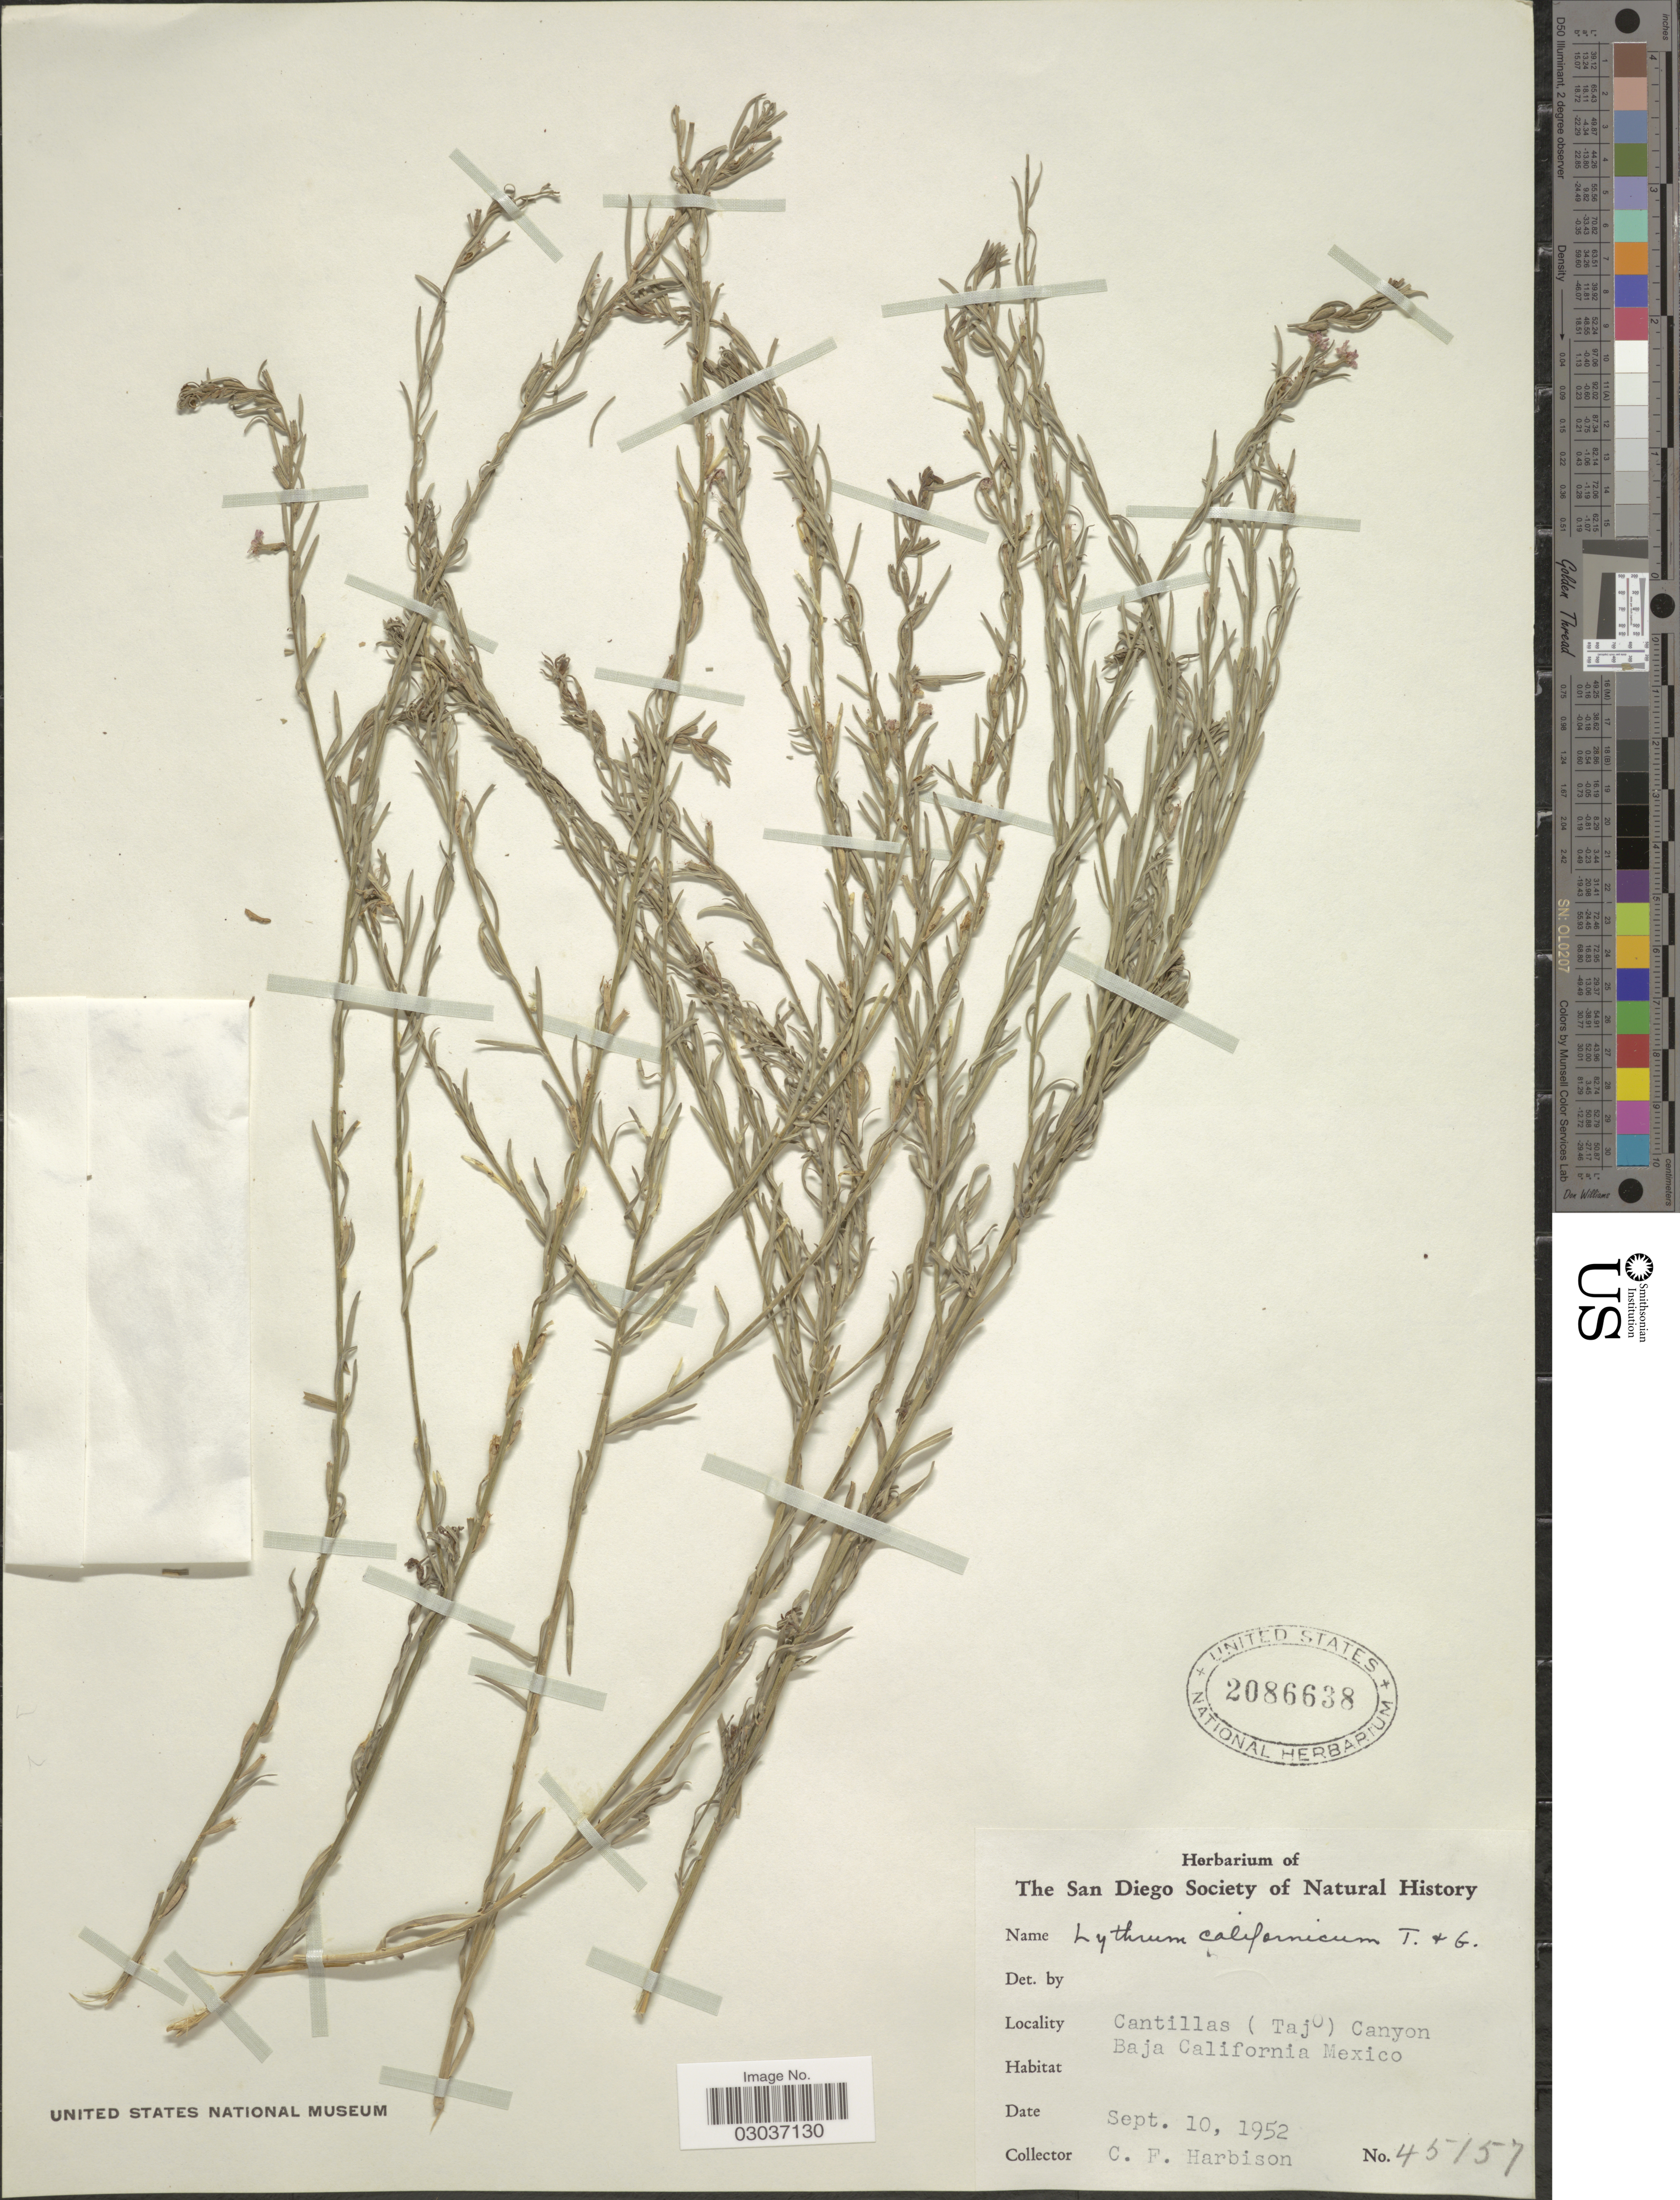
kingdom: Plantae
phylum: Tracheophyta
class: Magnoliopsida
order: Myrtales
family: Lythraceae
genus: Lythrum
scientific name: Lythrum californicum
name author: Torr. & A. Gray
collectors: C. F. Harbison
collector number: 45157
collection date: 1952-09-10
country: Mexico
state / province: Baja California Norte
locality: Cantillas (Tajo) Canyon.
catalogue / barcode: US 2086638